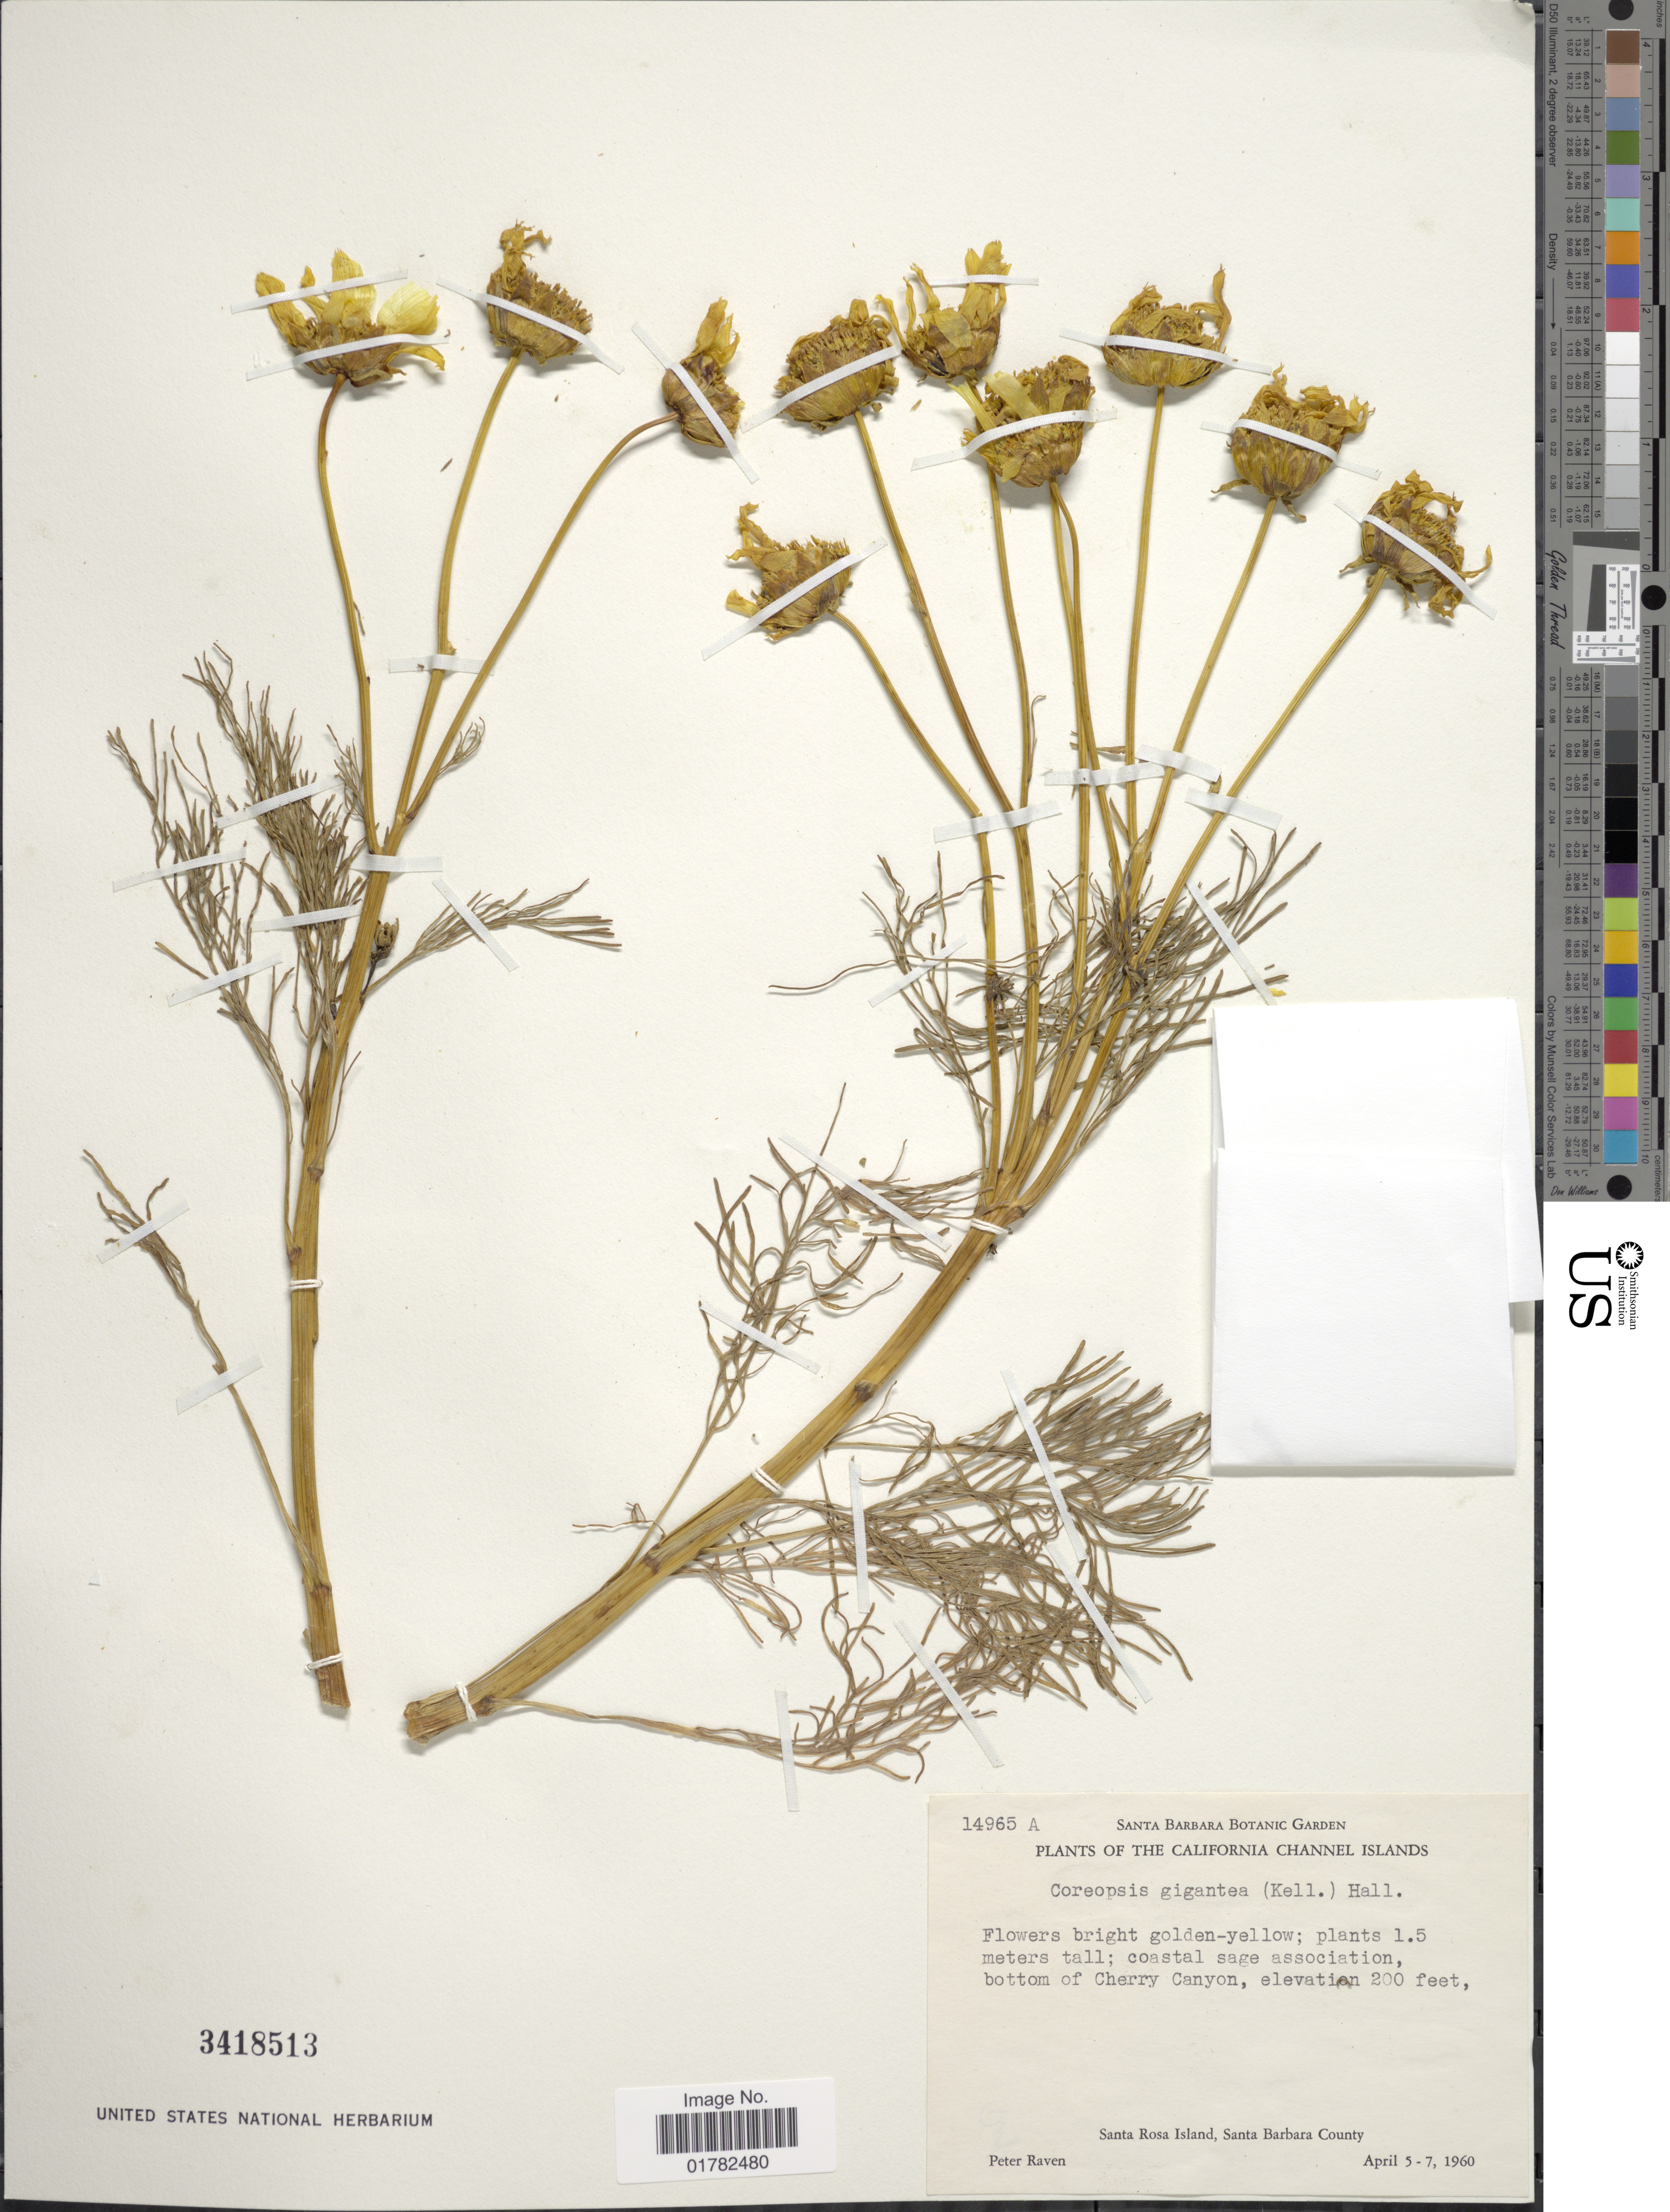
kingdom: Plantae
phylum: Tracheophyta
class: Magnoliopsida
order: Asterales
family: Asteraceae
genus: Coreopsis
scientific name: Coreopsis gigantea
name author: (Kellogg) H.M. Hall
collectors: P. Raven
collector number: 14965A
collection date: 1960-04-05/1960-07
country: United States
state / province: California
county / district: Santa Barbara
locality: California Channel Islands, bottom of Cherry Canyon, Santa Rosa Island, Santa Barbara County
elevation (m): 61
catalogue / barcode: US 3418513